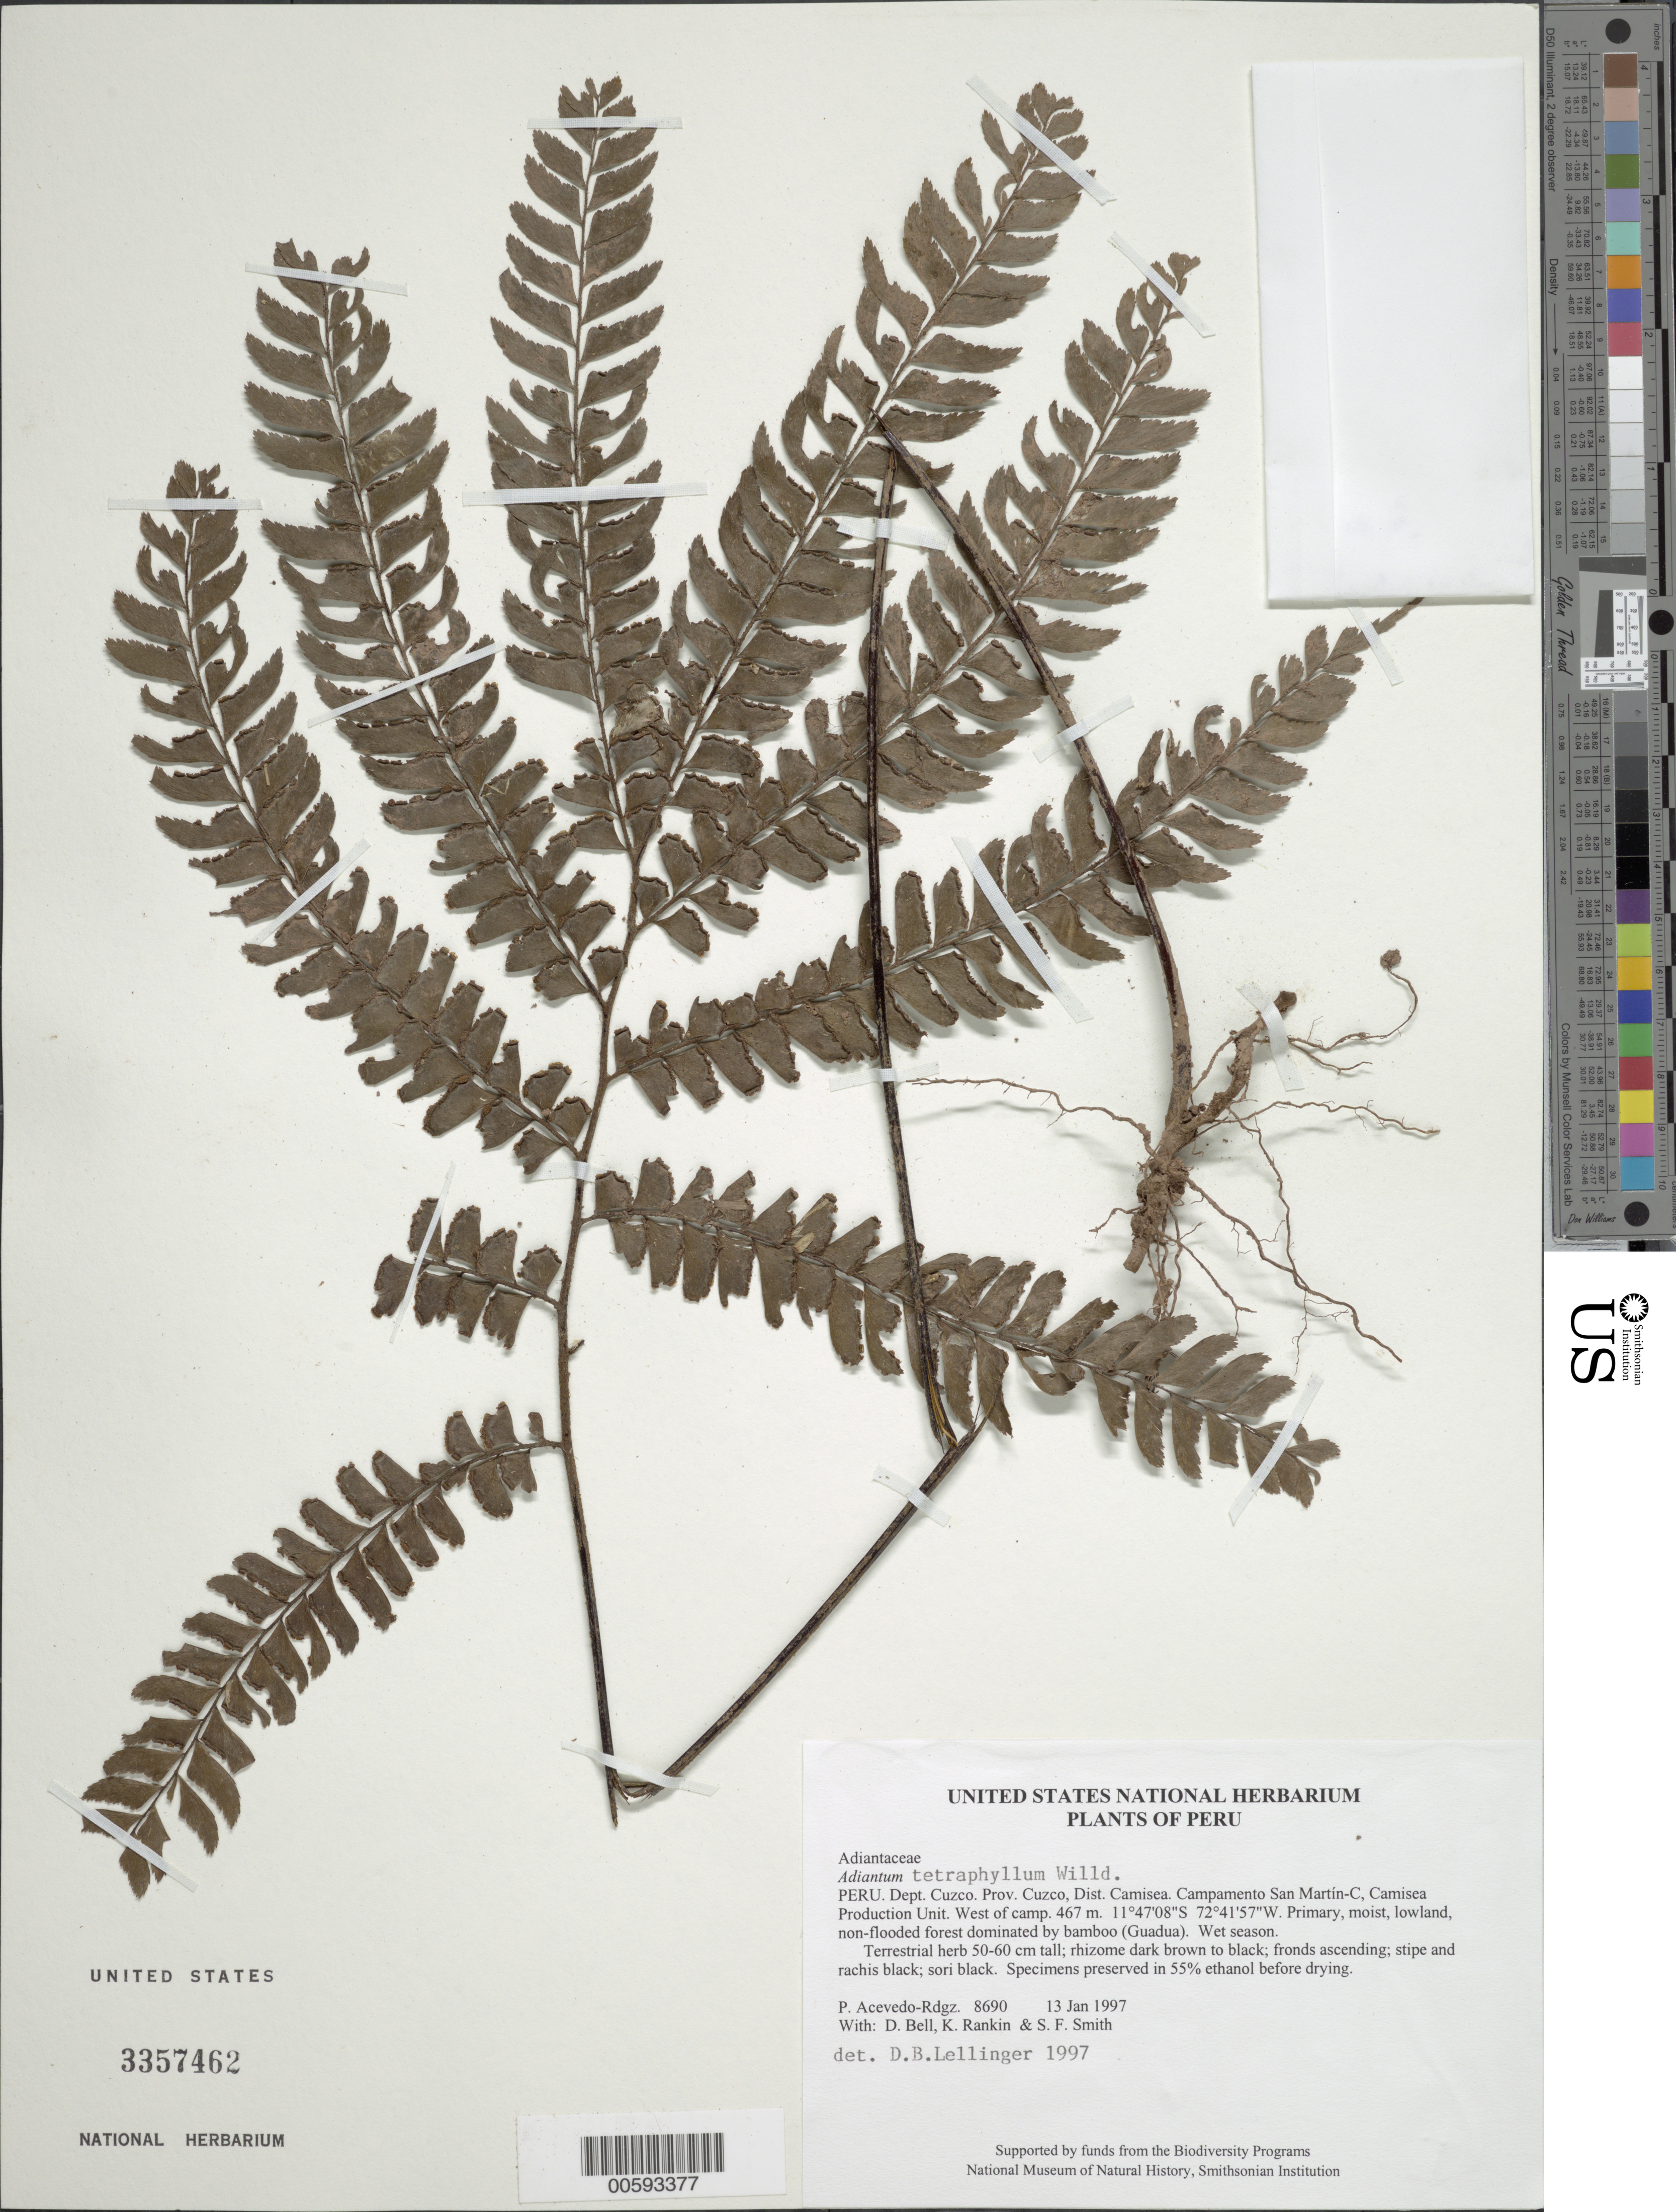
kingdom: Plantae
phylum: Tracheophyta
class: Polypodiopsida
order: Polypodiales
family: Pteridaceae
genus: Adiantum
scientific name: Adiantum rondonii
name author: A. Samp.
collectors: P. Acevedo-Rodr., D. A. Bell, K. B. Rankin & S.F. Smith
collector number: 8690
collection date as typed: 13 Jan 1997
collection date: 1997-01-13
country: Peru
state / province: Cusco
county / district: Cusco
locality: Districto Camisea, Campamento San Martín-C, Camisea Production Unit. West of camp.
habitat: Primary, moist, lowland, non-flooded forest dominated by bamboo (Guadua). Wet season.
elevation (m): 467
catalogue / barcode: US 3357462